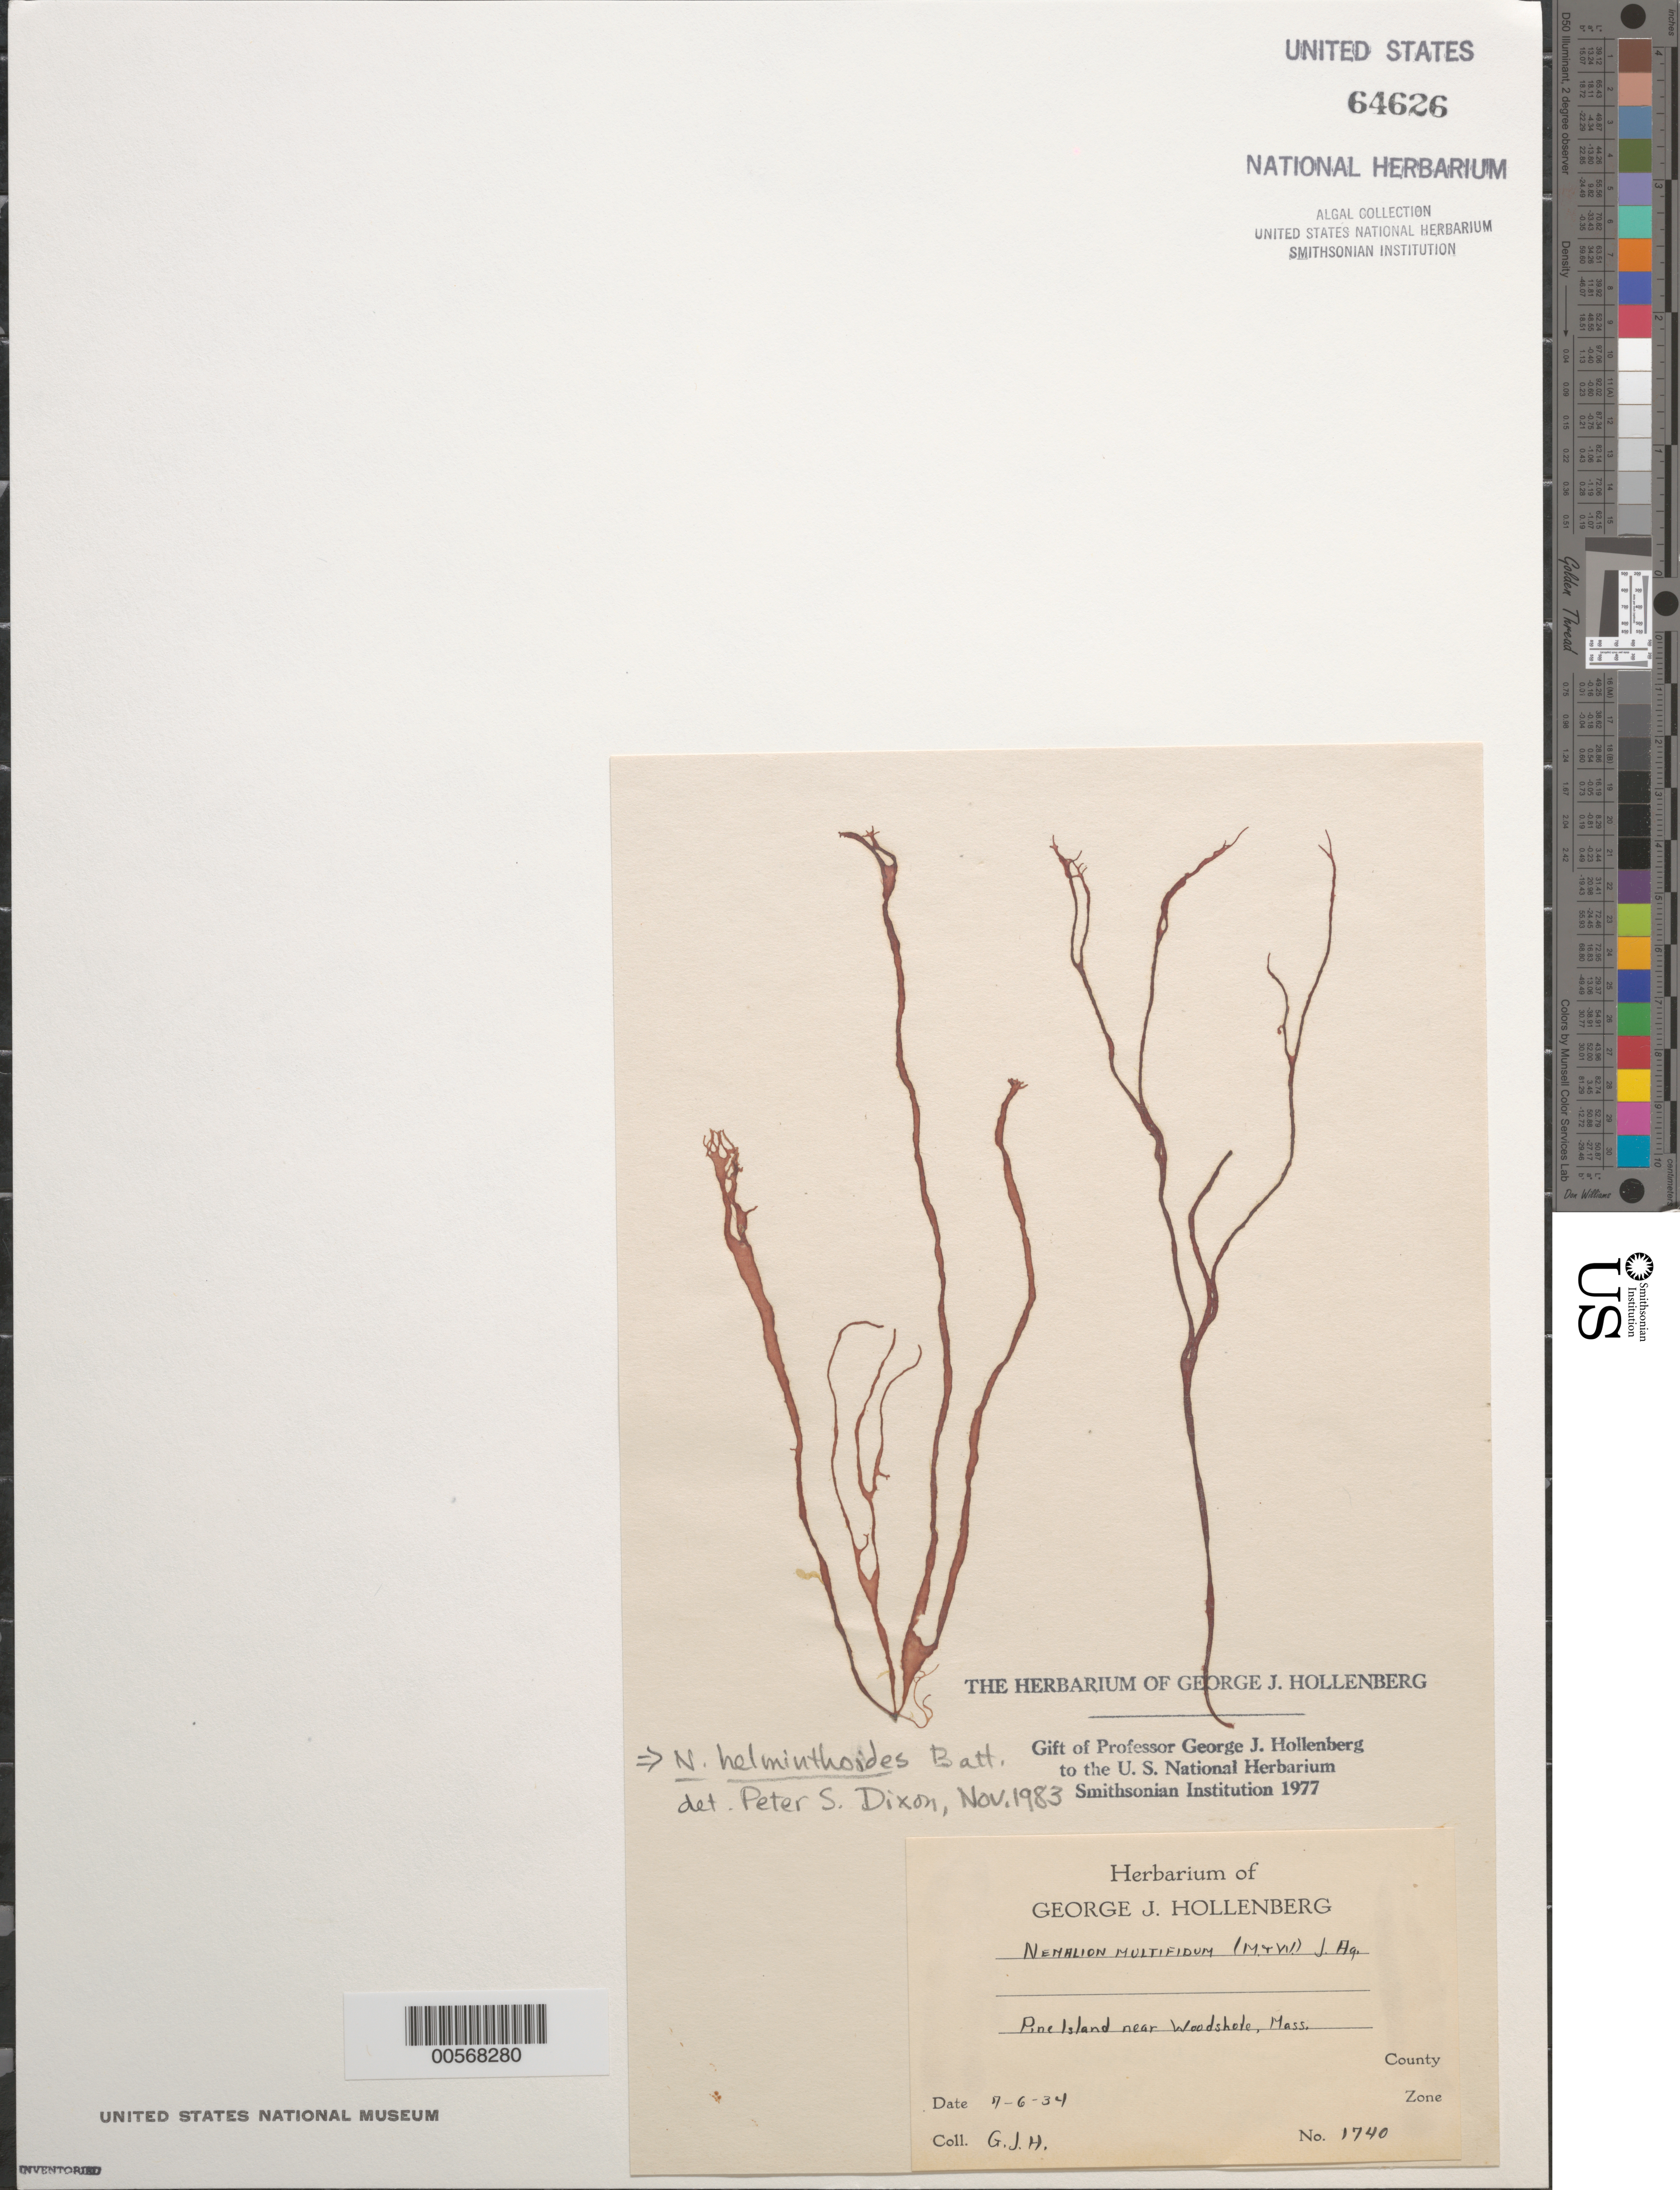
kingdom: Plantae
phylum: Rhodophyta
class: Florideophyceae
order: Nemaliales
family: Nemaliaceae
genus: Nemalion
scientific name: Nemalion multifidum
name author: (Lyngb.) Chauvin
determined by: Algae name updating Project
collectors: G. Hollenberg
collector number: GJH 1740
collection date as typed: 06 Jul 1934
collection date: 1934-07-06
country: United States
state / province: Massachusetts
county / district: Dukes County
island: Pine Island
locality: Near Woods Hole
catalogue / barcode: US 64626